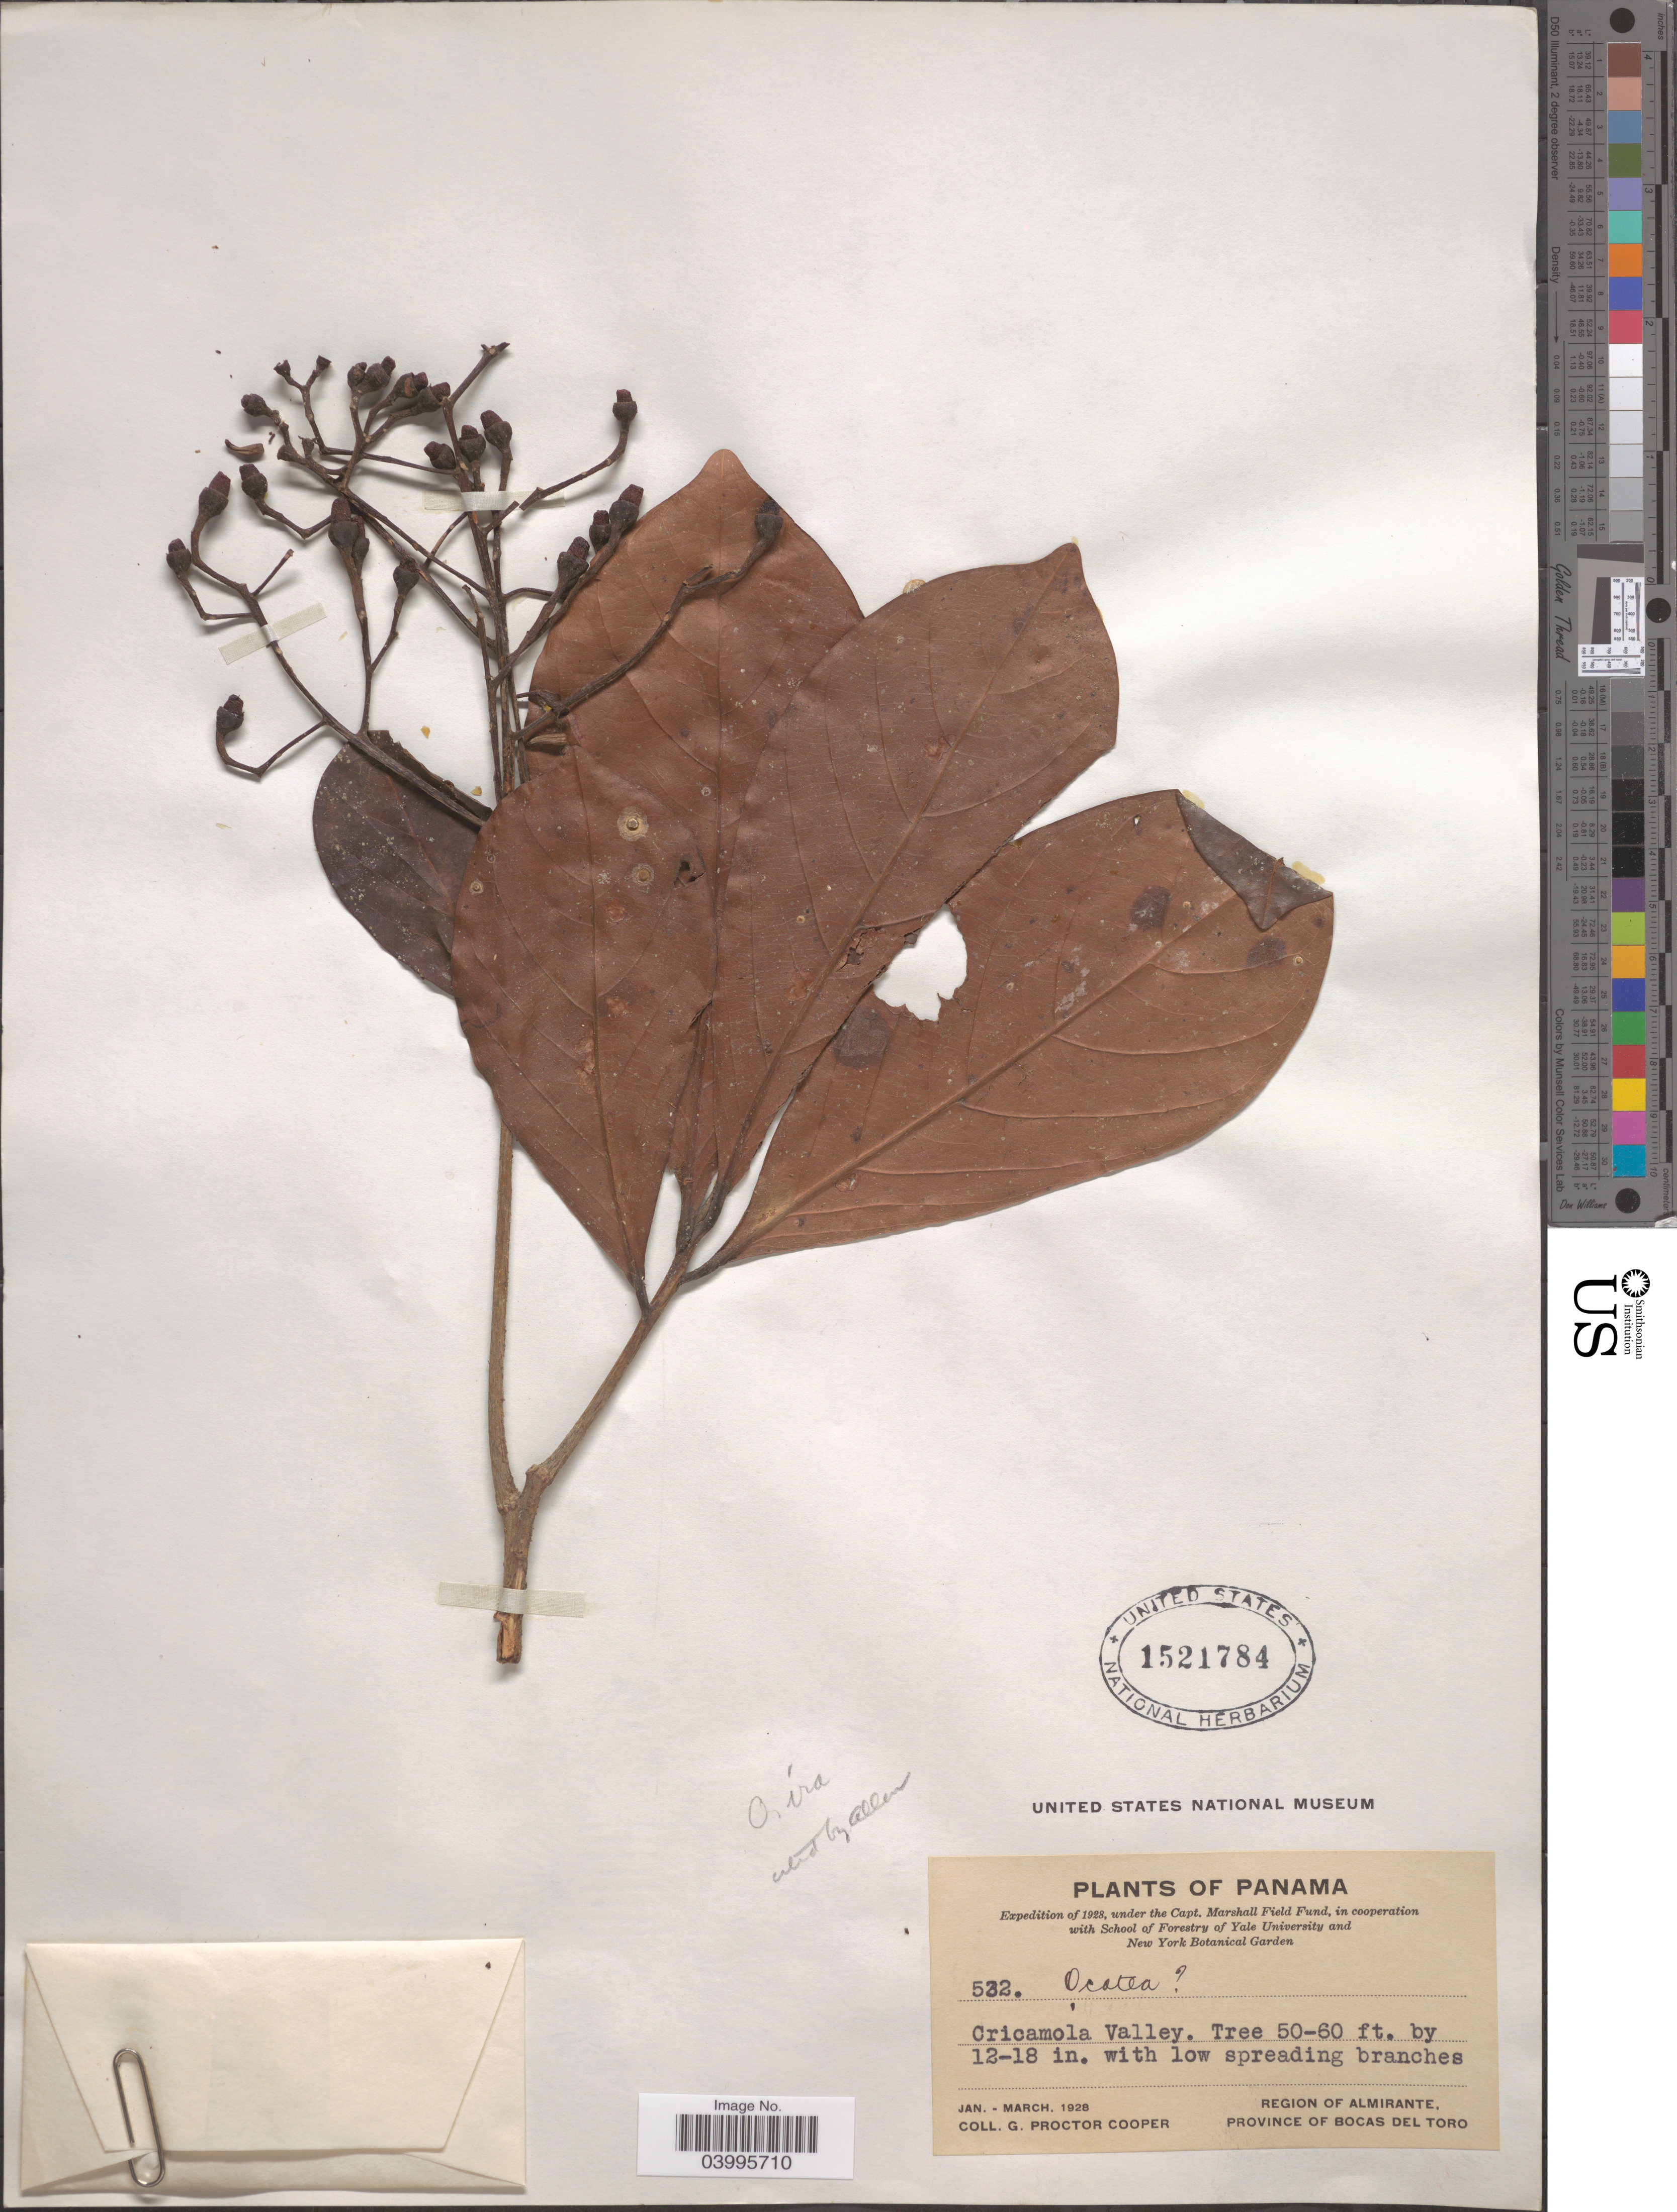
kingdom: Plantae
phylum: Tracheophyta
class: Magnoliopsida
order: Laurales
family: Lauraceae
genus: Ocotea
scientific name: Ocotea ira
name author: Mez & Pittier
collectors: G. Cooper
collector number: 532*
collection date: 1928-01/1928-03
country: Panama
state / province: Bocas del Toro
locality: Region of Almirante.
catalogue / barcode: US 1521784